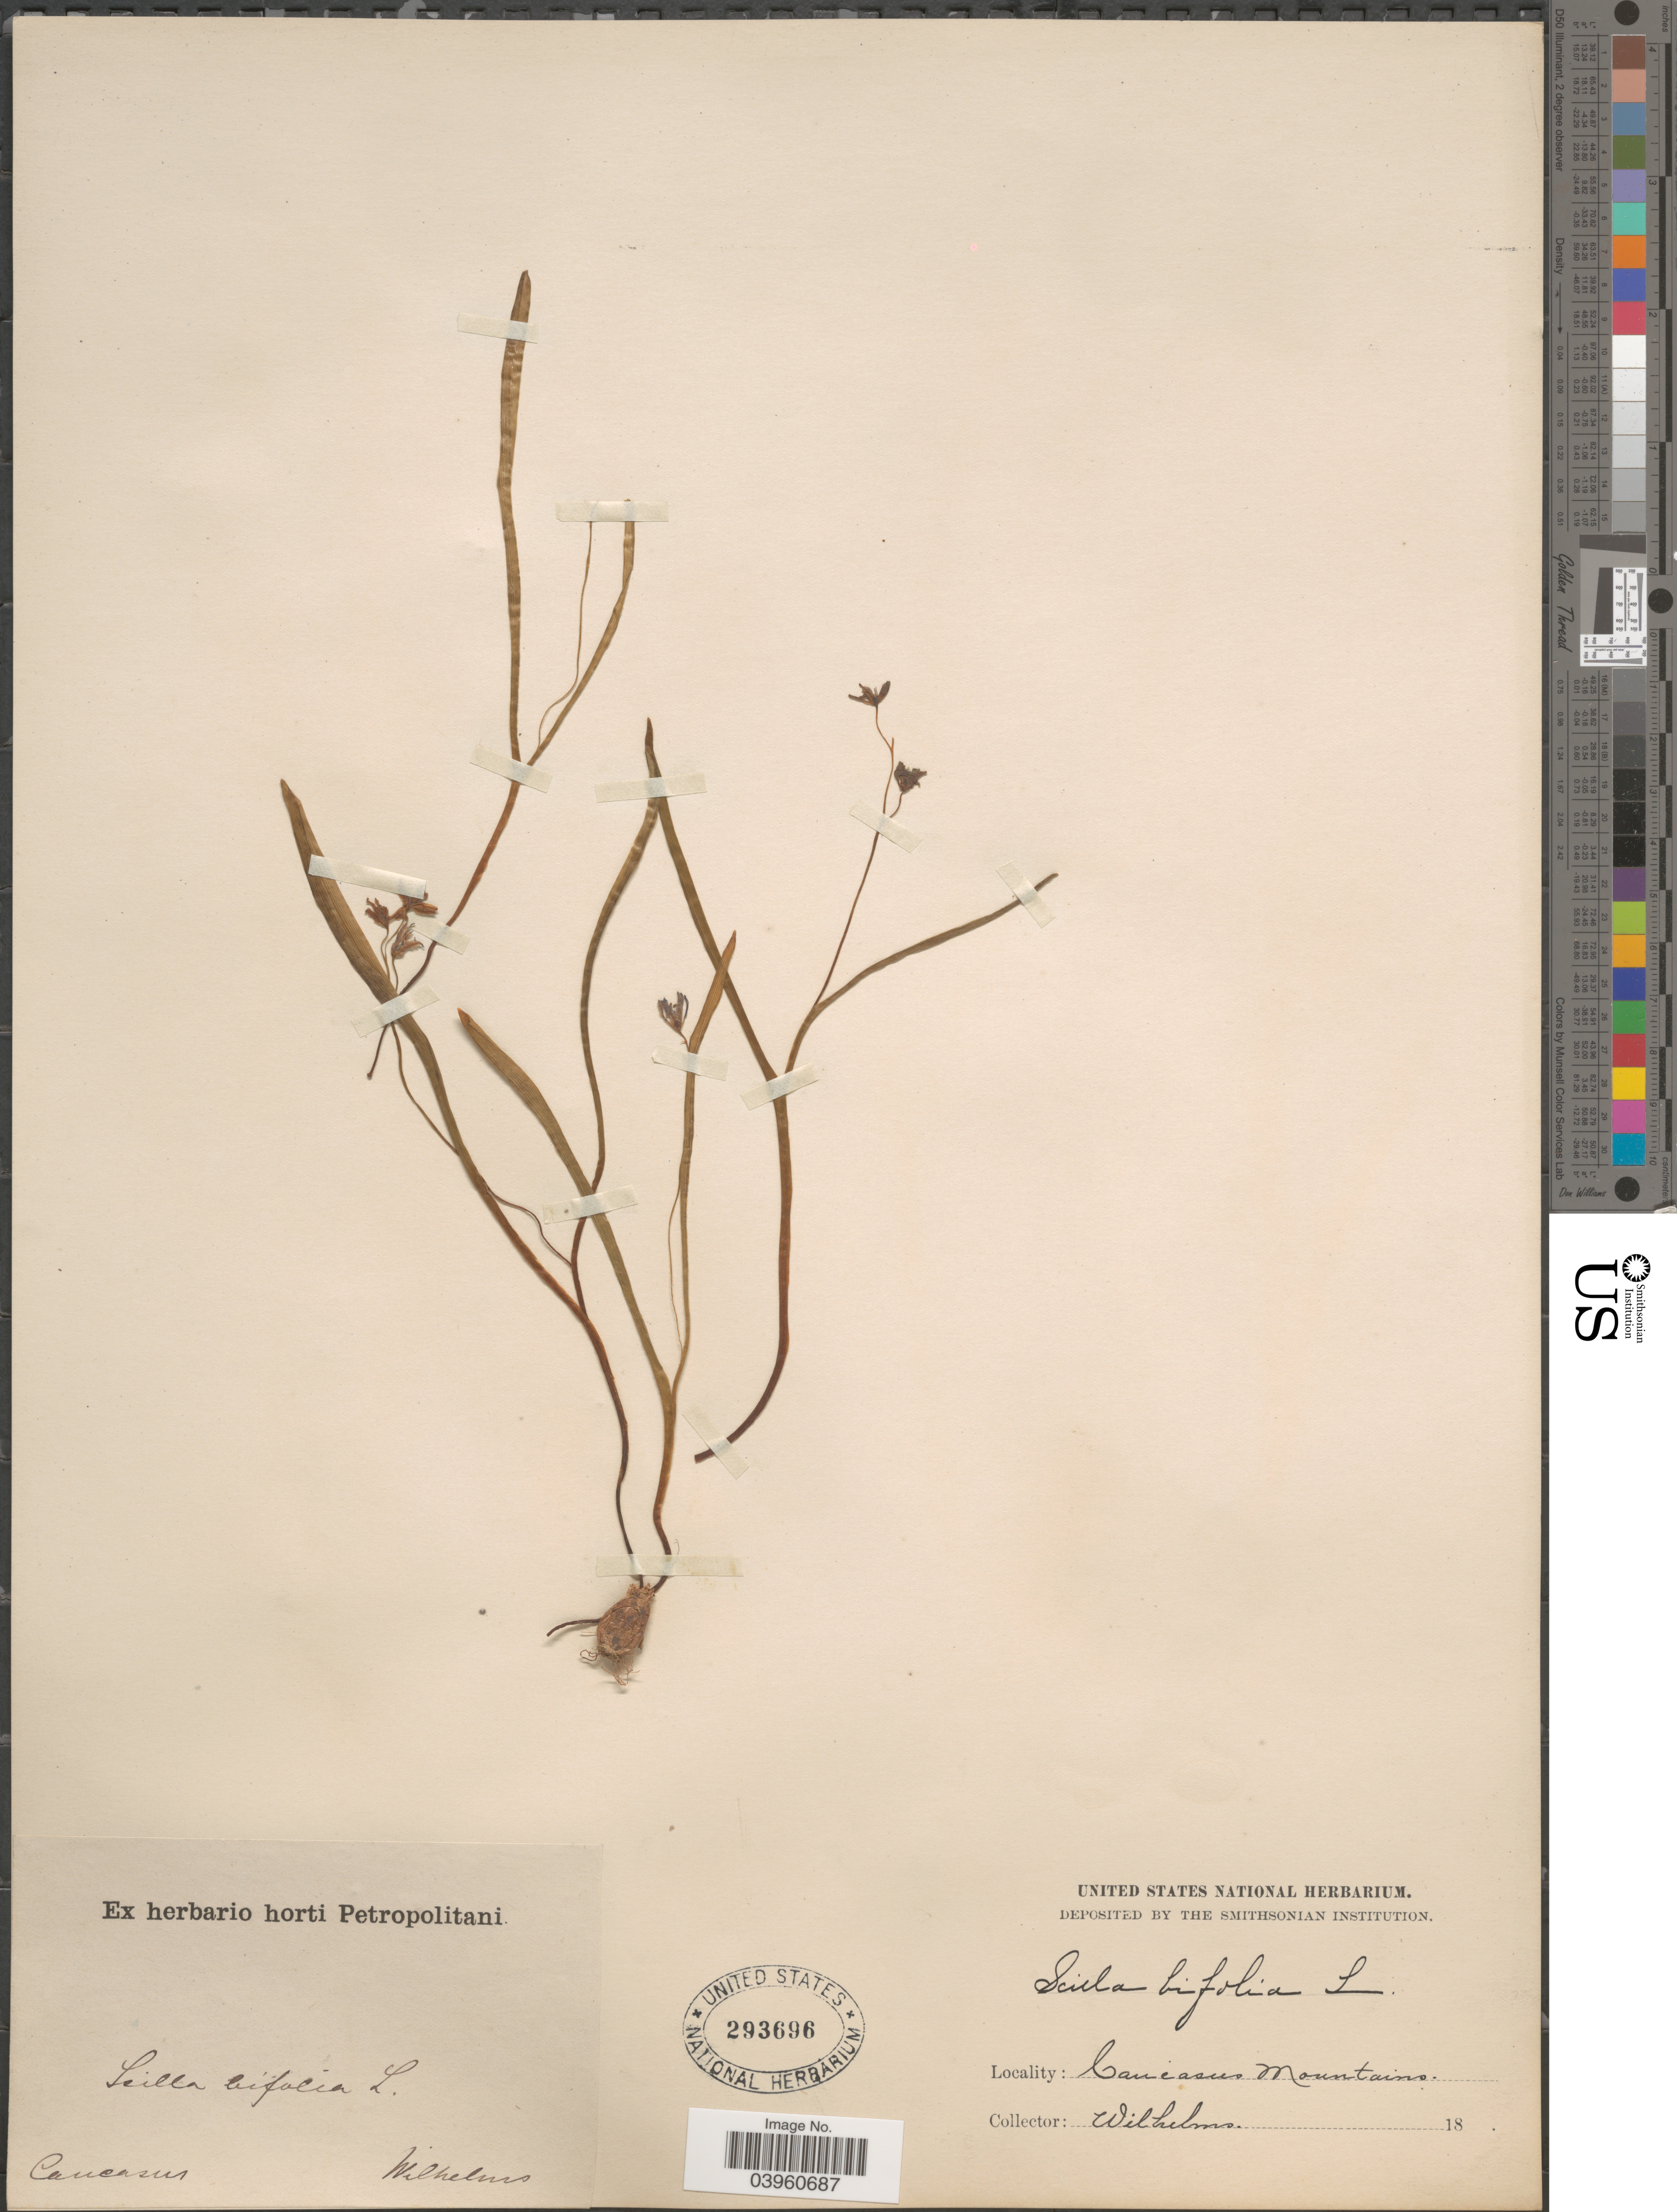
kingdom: Plantae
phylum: Tracheophyta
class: Liliopsida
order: Asparagales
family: Asparagaceae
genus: Scilla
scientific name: Scilla bifolia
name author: L.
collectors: C. Wilhelms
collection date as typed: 18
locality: Caucasus. Caucasus Mountains.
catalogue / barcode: US 293696